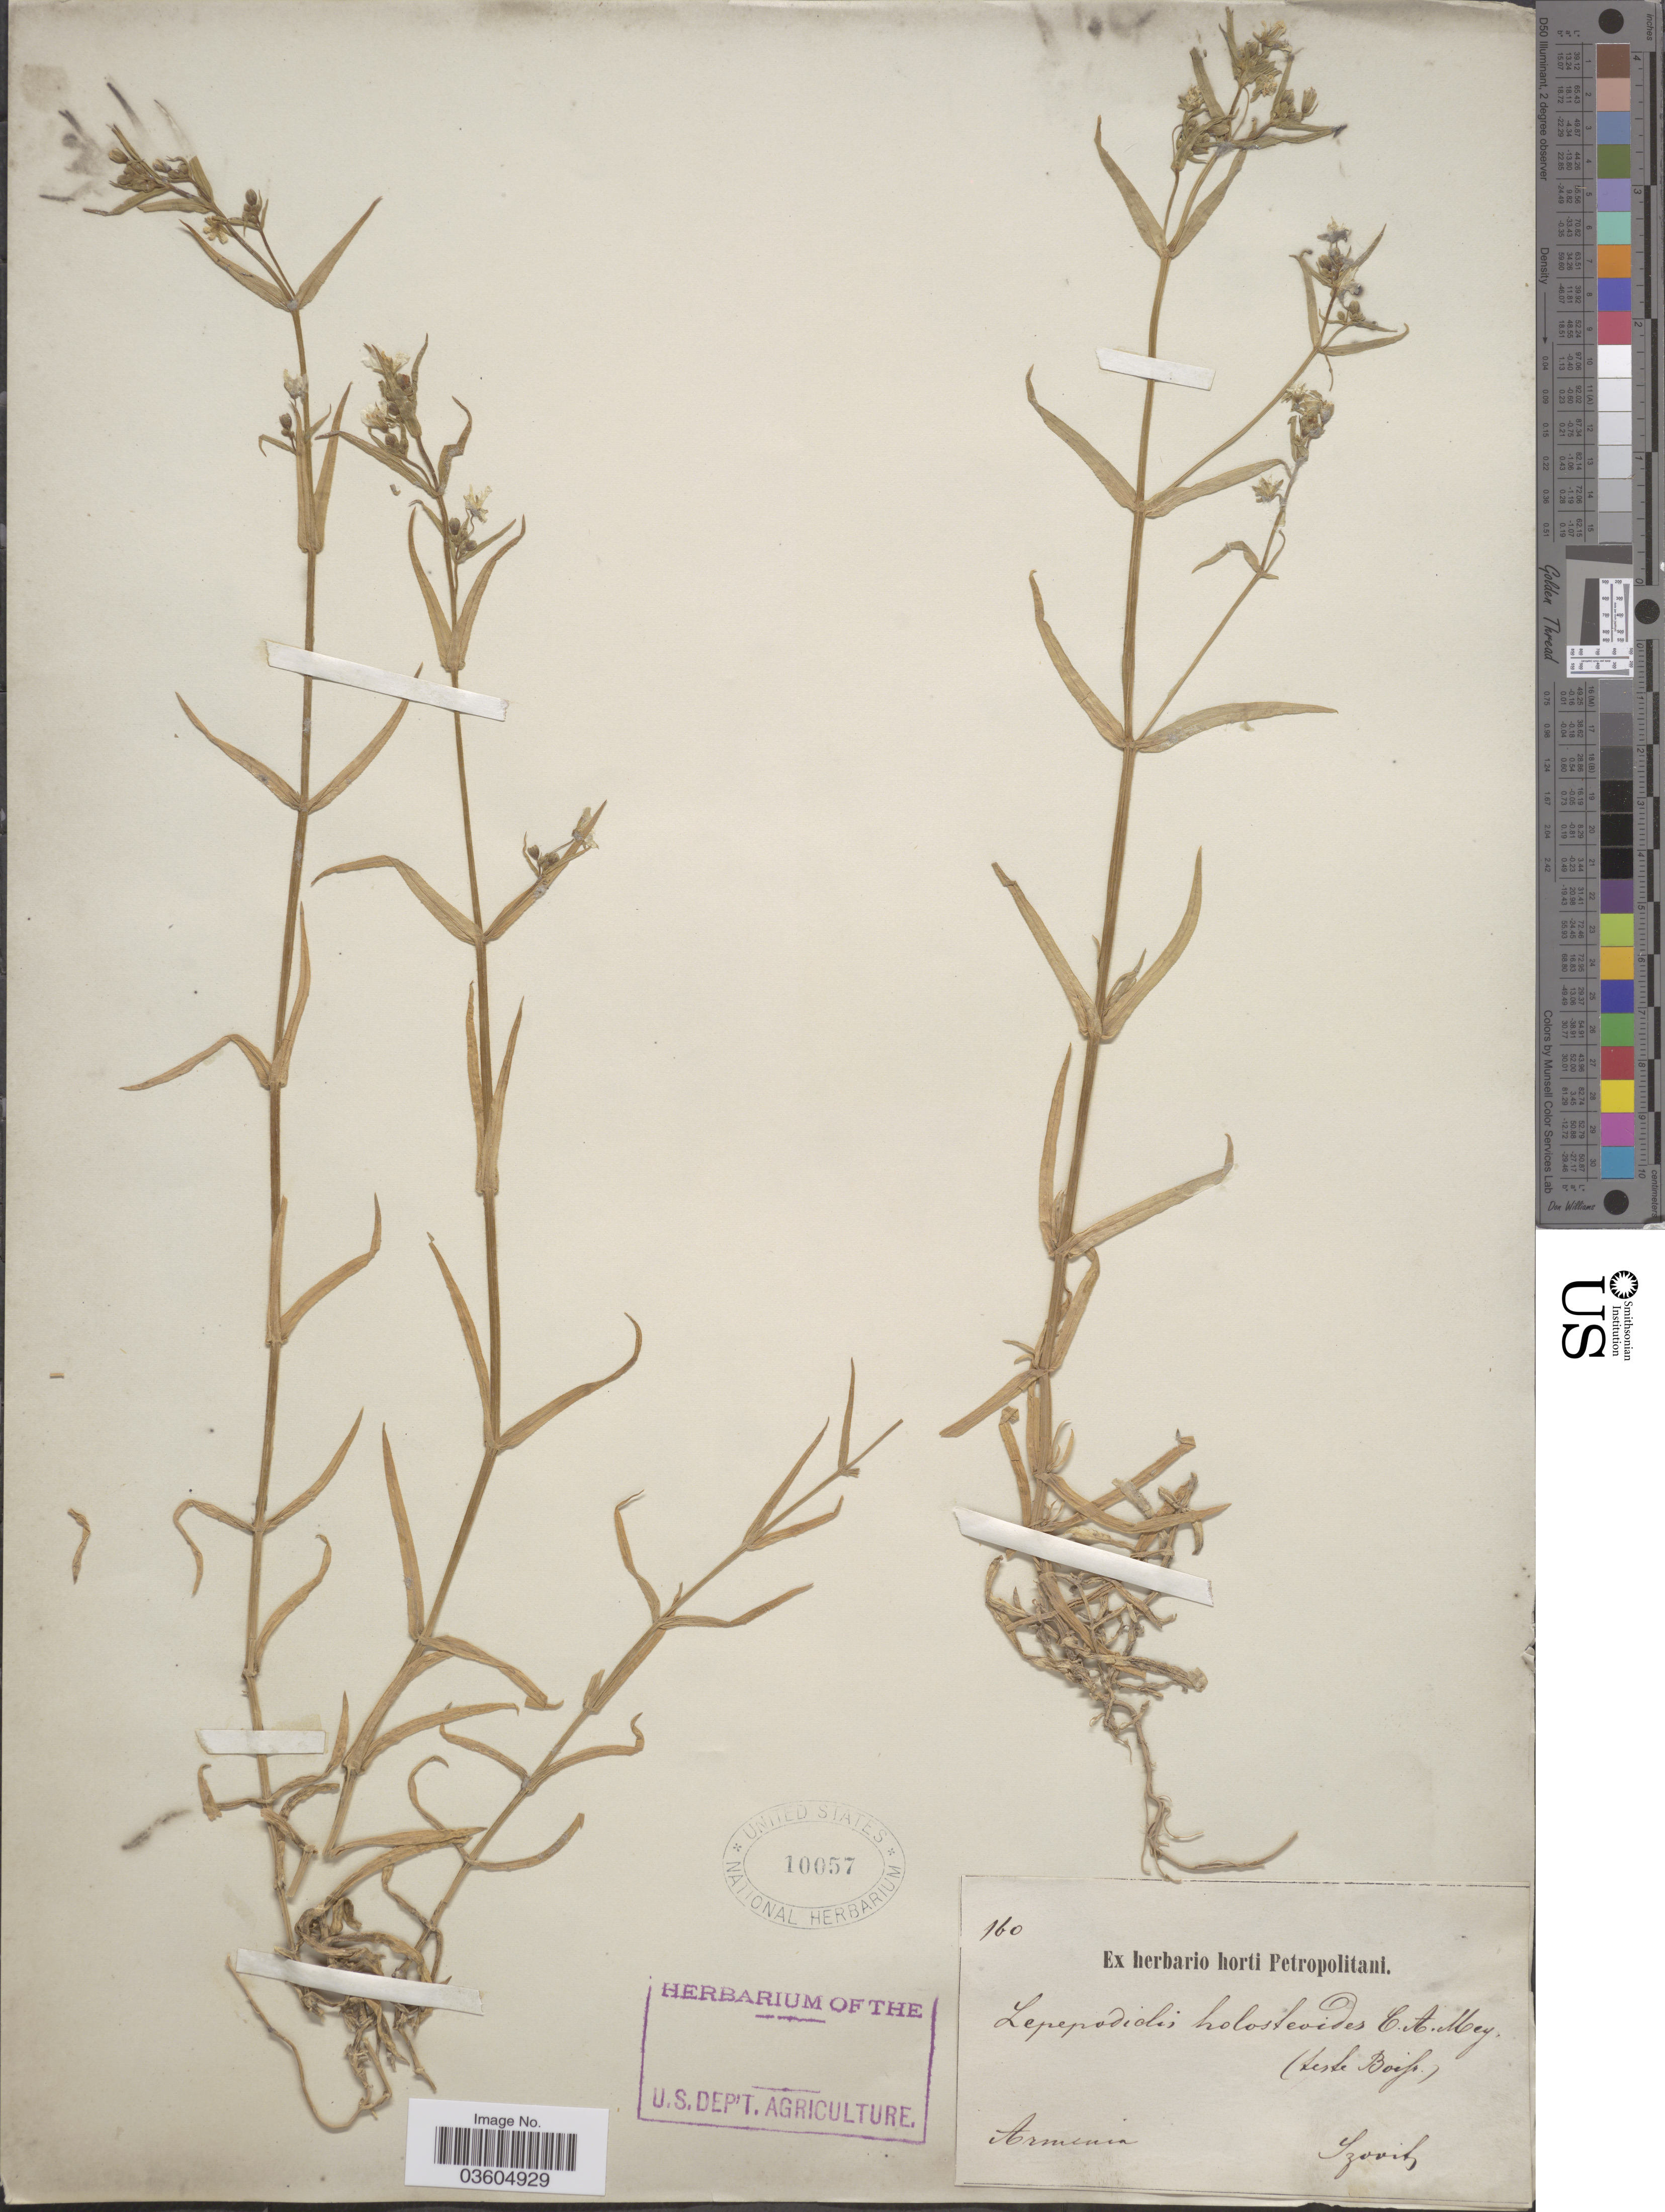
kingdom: Plantae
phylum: Tracheophyta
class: Magnoliopsida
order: Caryophyllales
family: Caryophyllaceae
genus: Lepyrodiclis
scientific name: Lepyrodiclis holosteoides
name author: (C.A. Mey.) Fenzl ex Fisch. & C.A. Mey.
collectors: Szovits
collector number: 160*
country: Armenia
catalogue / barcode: US 10057